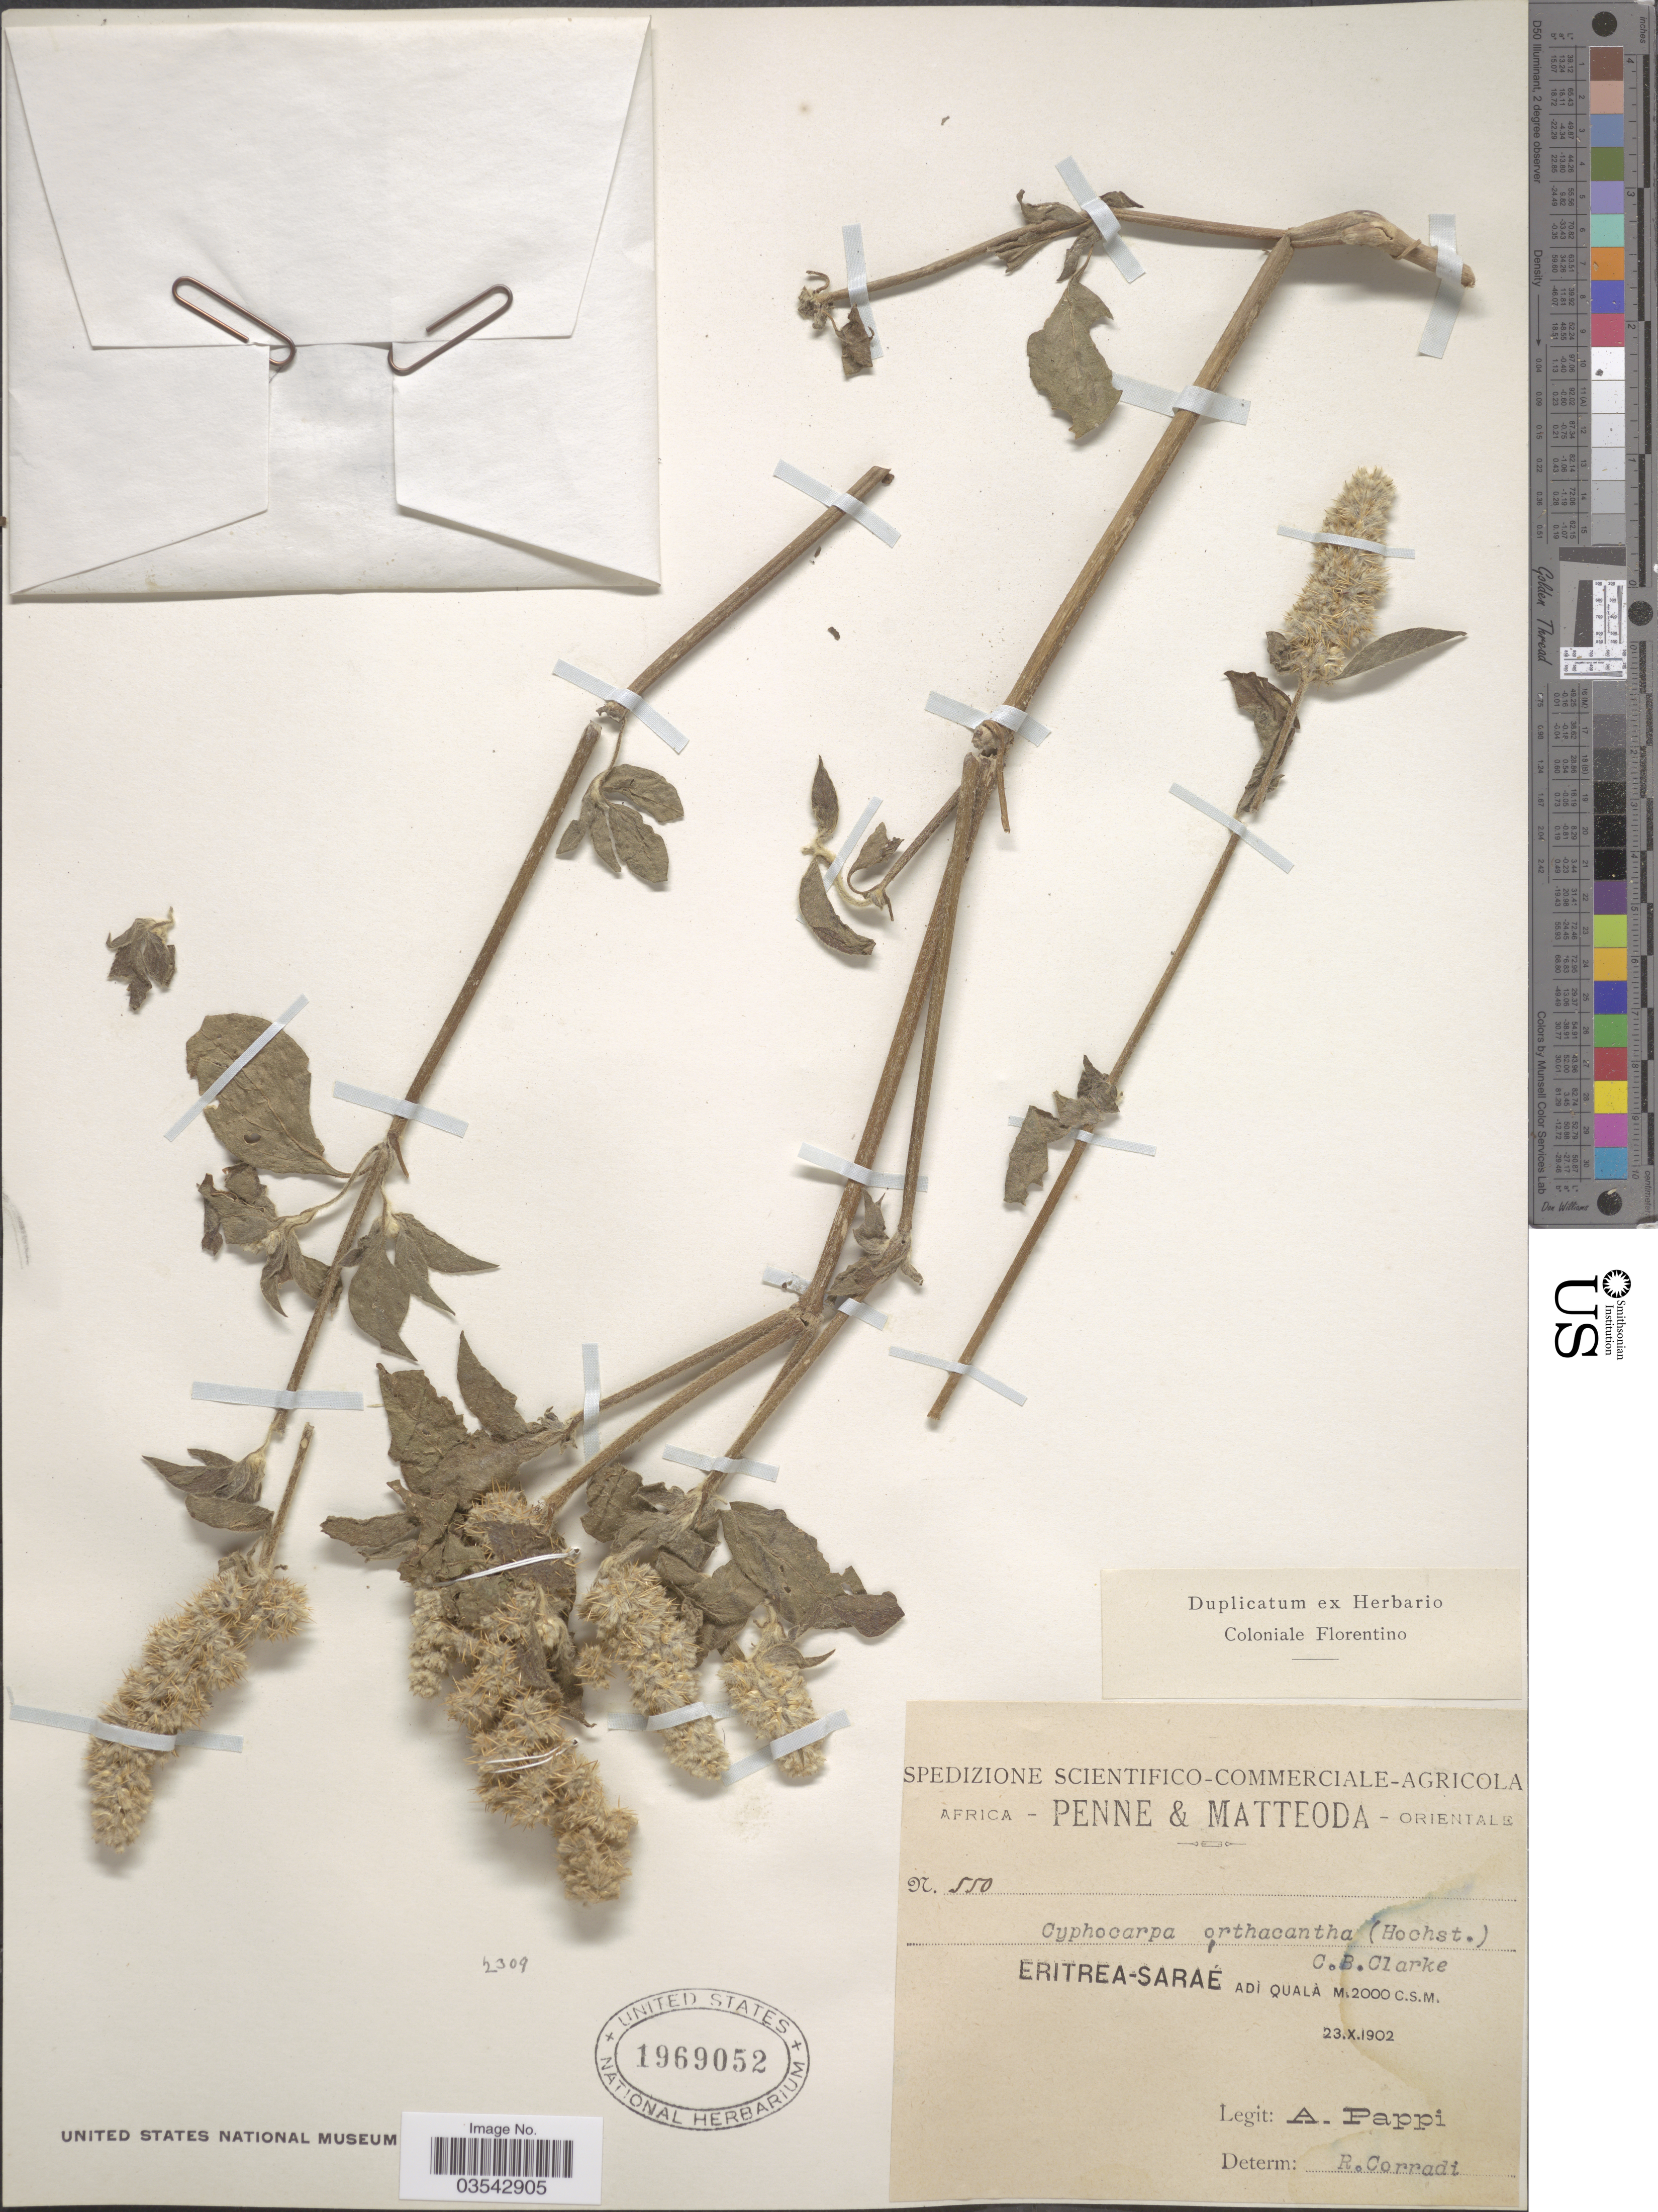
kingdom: Plantae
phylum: Tracheophyta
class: Magnoliopsida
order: Caryophyllales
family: Amaranthaceae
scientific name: Sebsebea orthacantha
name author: (Hochst. ex Asch.) Di Vincenzo et al.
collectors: A. Pappi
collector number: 550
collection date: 1902-10-23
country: Eritrea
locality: Eritrea-Saraé adi Qualá.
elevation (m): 2000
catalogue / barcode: US 1969052